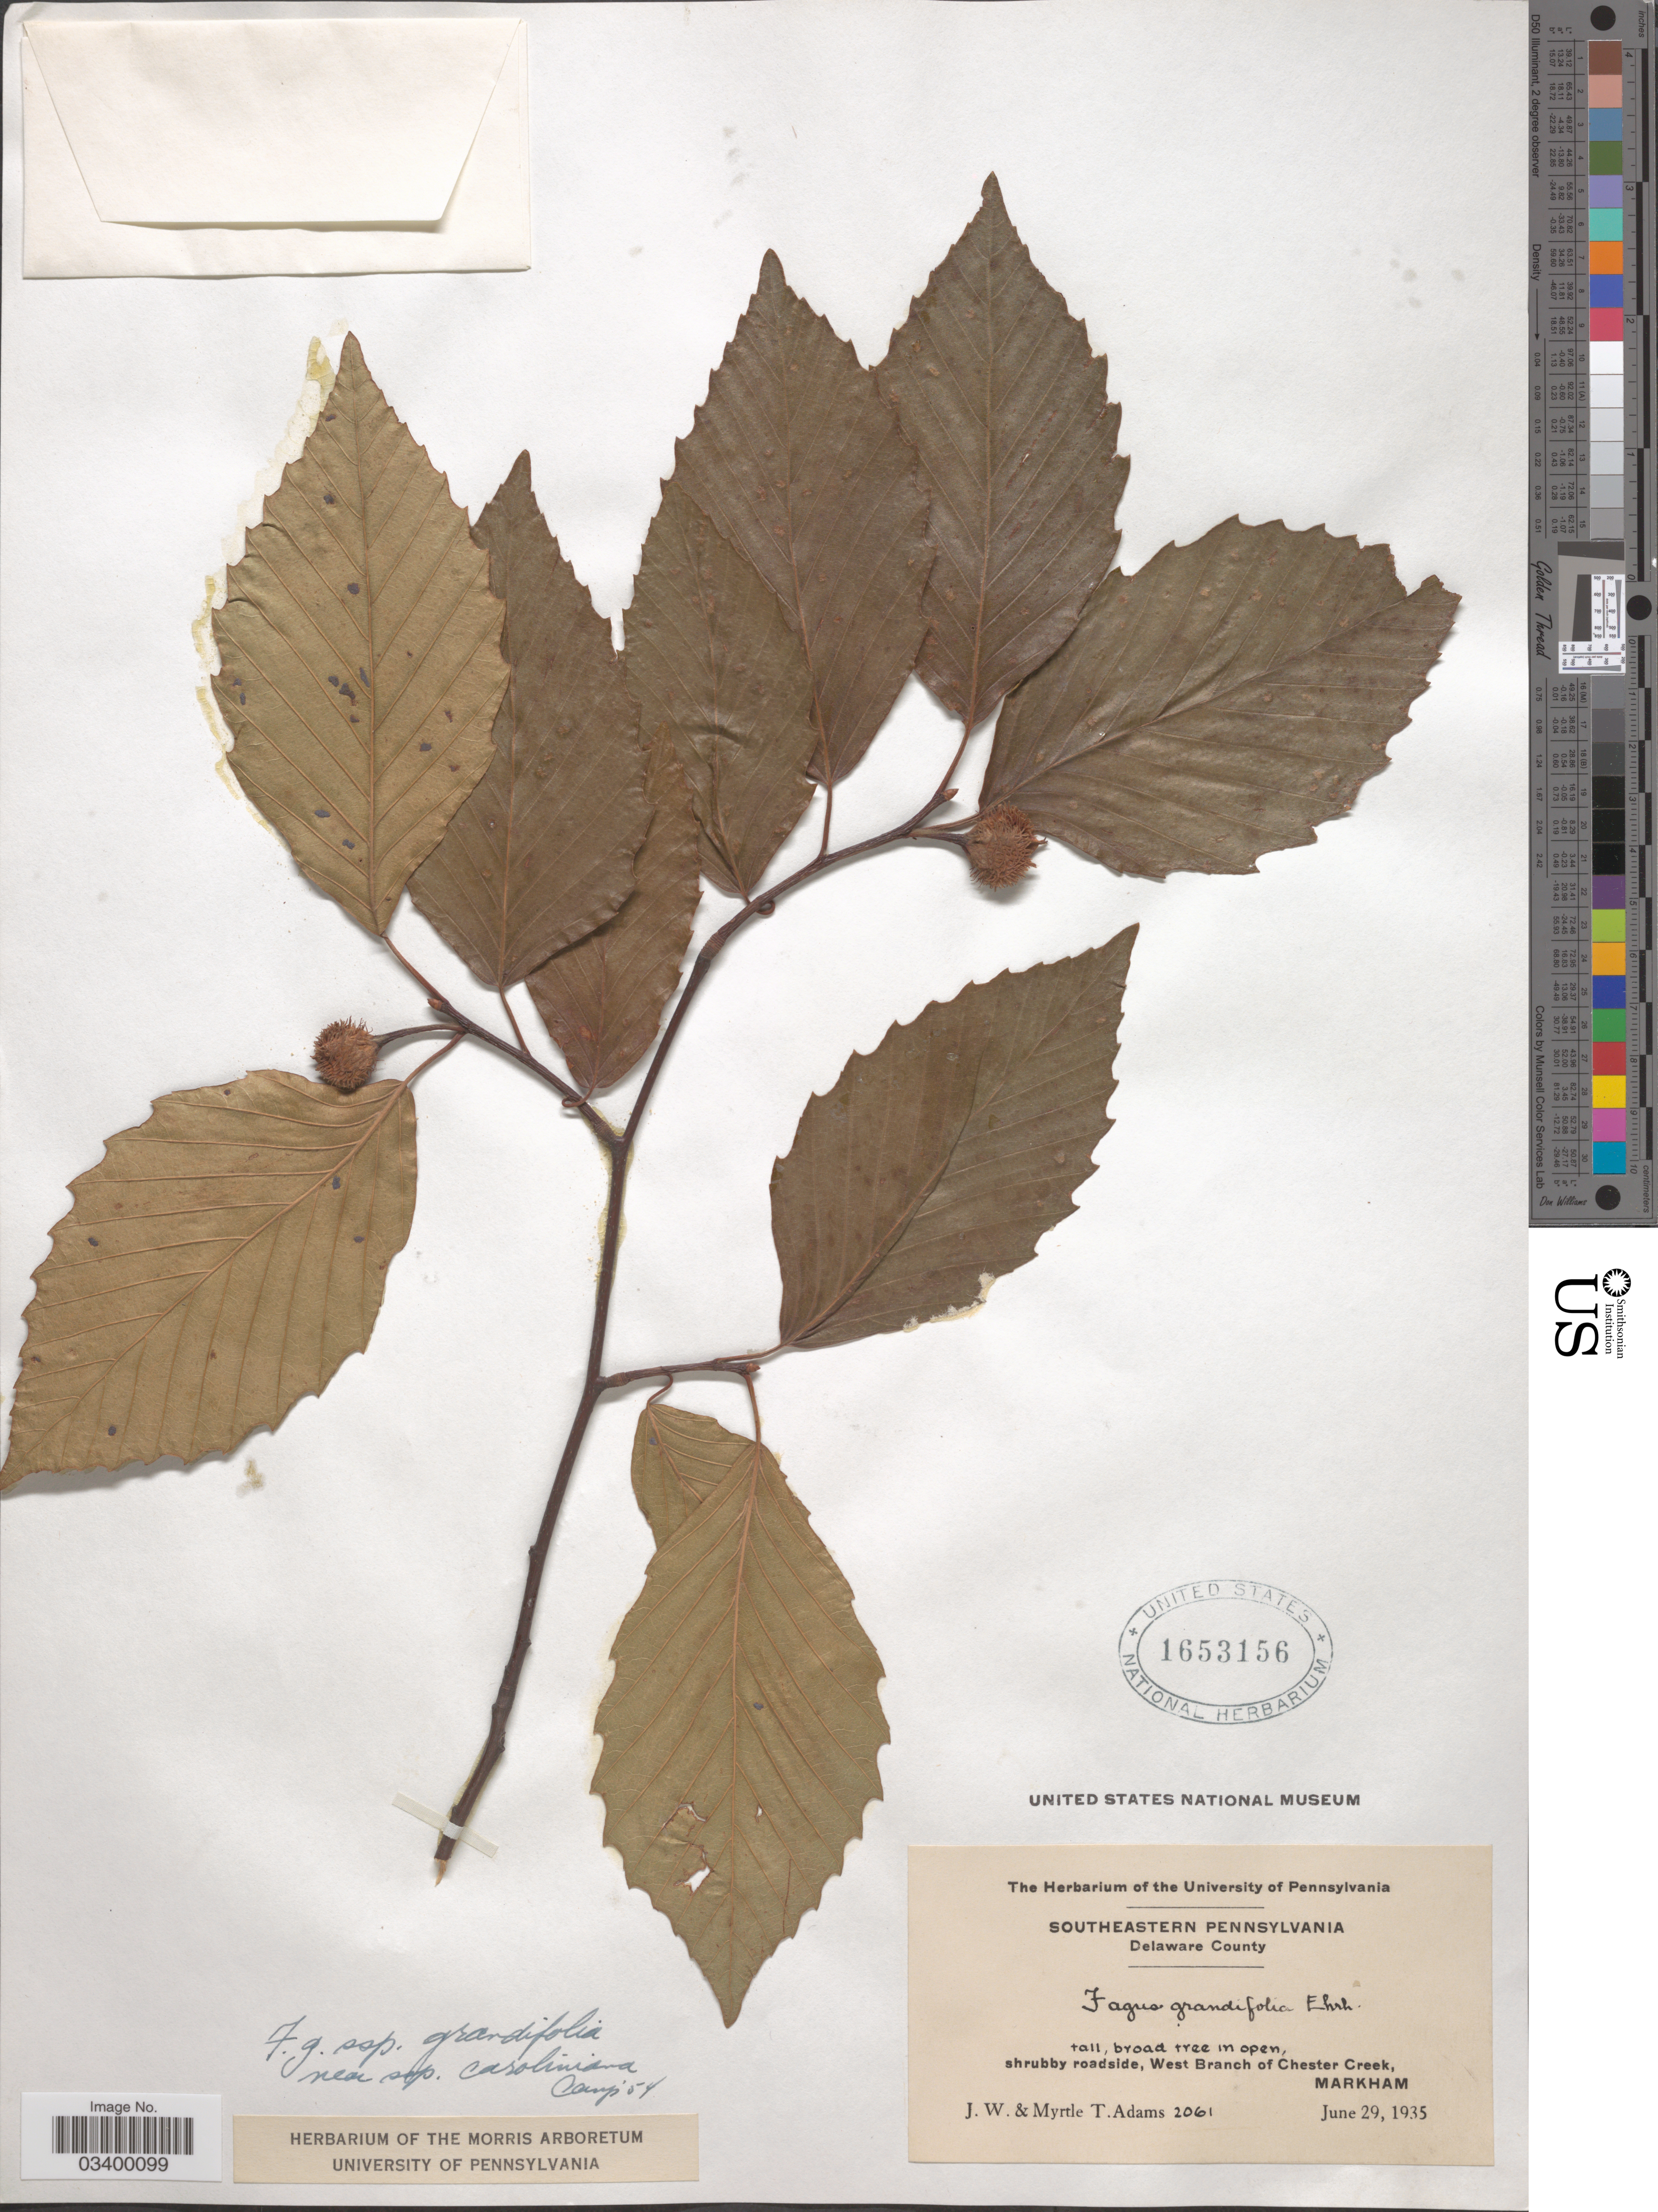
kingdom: Plantae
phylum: Tracheophyta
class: Magnoliopsida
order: Fagales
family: Fagaceae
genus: Fagus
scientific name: Fagus grandifolia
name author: Ehrh.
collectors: J. Adams & M. T. Adams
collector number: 2061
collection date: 1935-06-29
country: United States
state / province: Pennsylvania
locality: Southeastern Pennsylvania. Delaware County. West Branch of Chester Creek, Markham.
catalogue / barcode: US 1653156